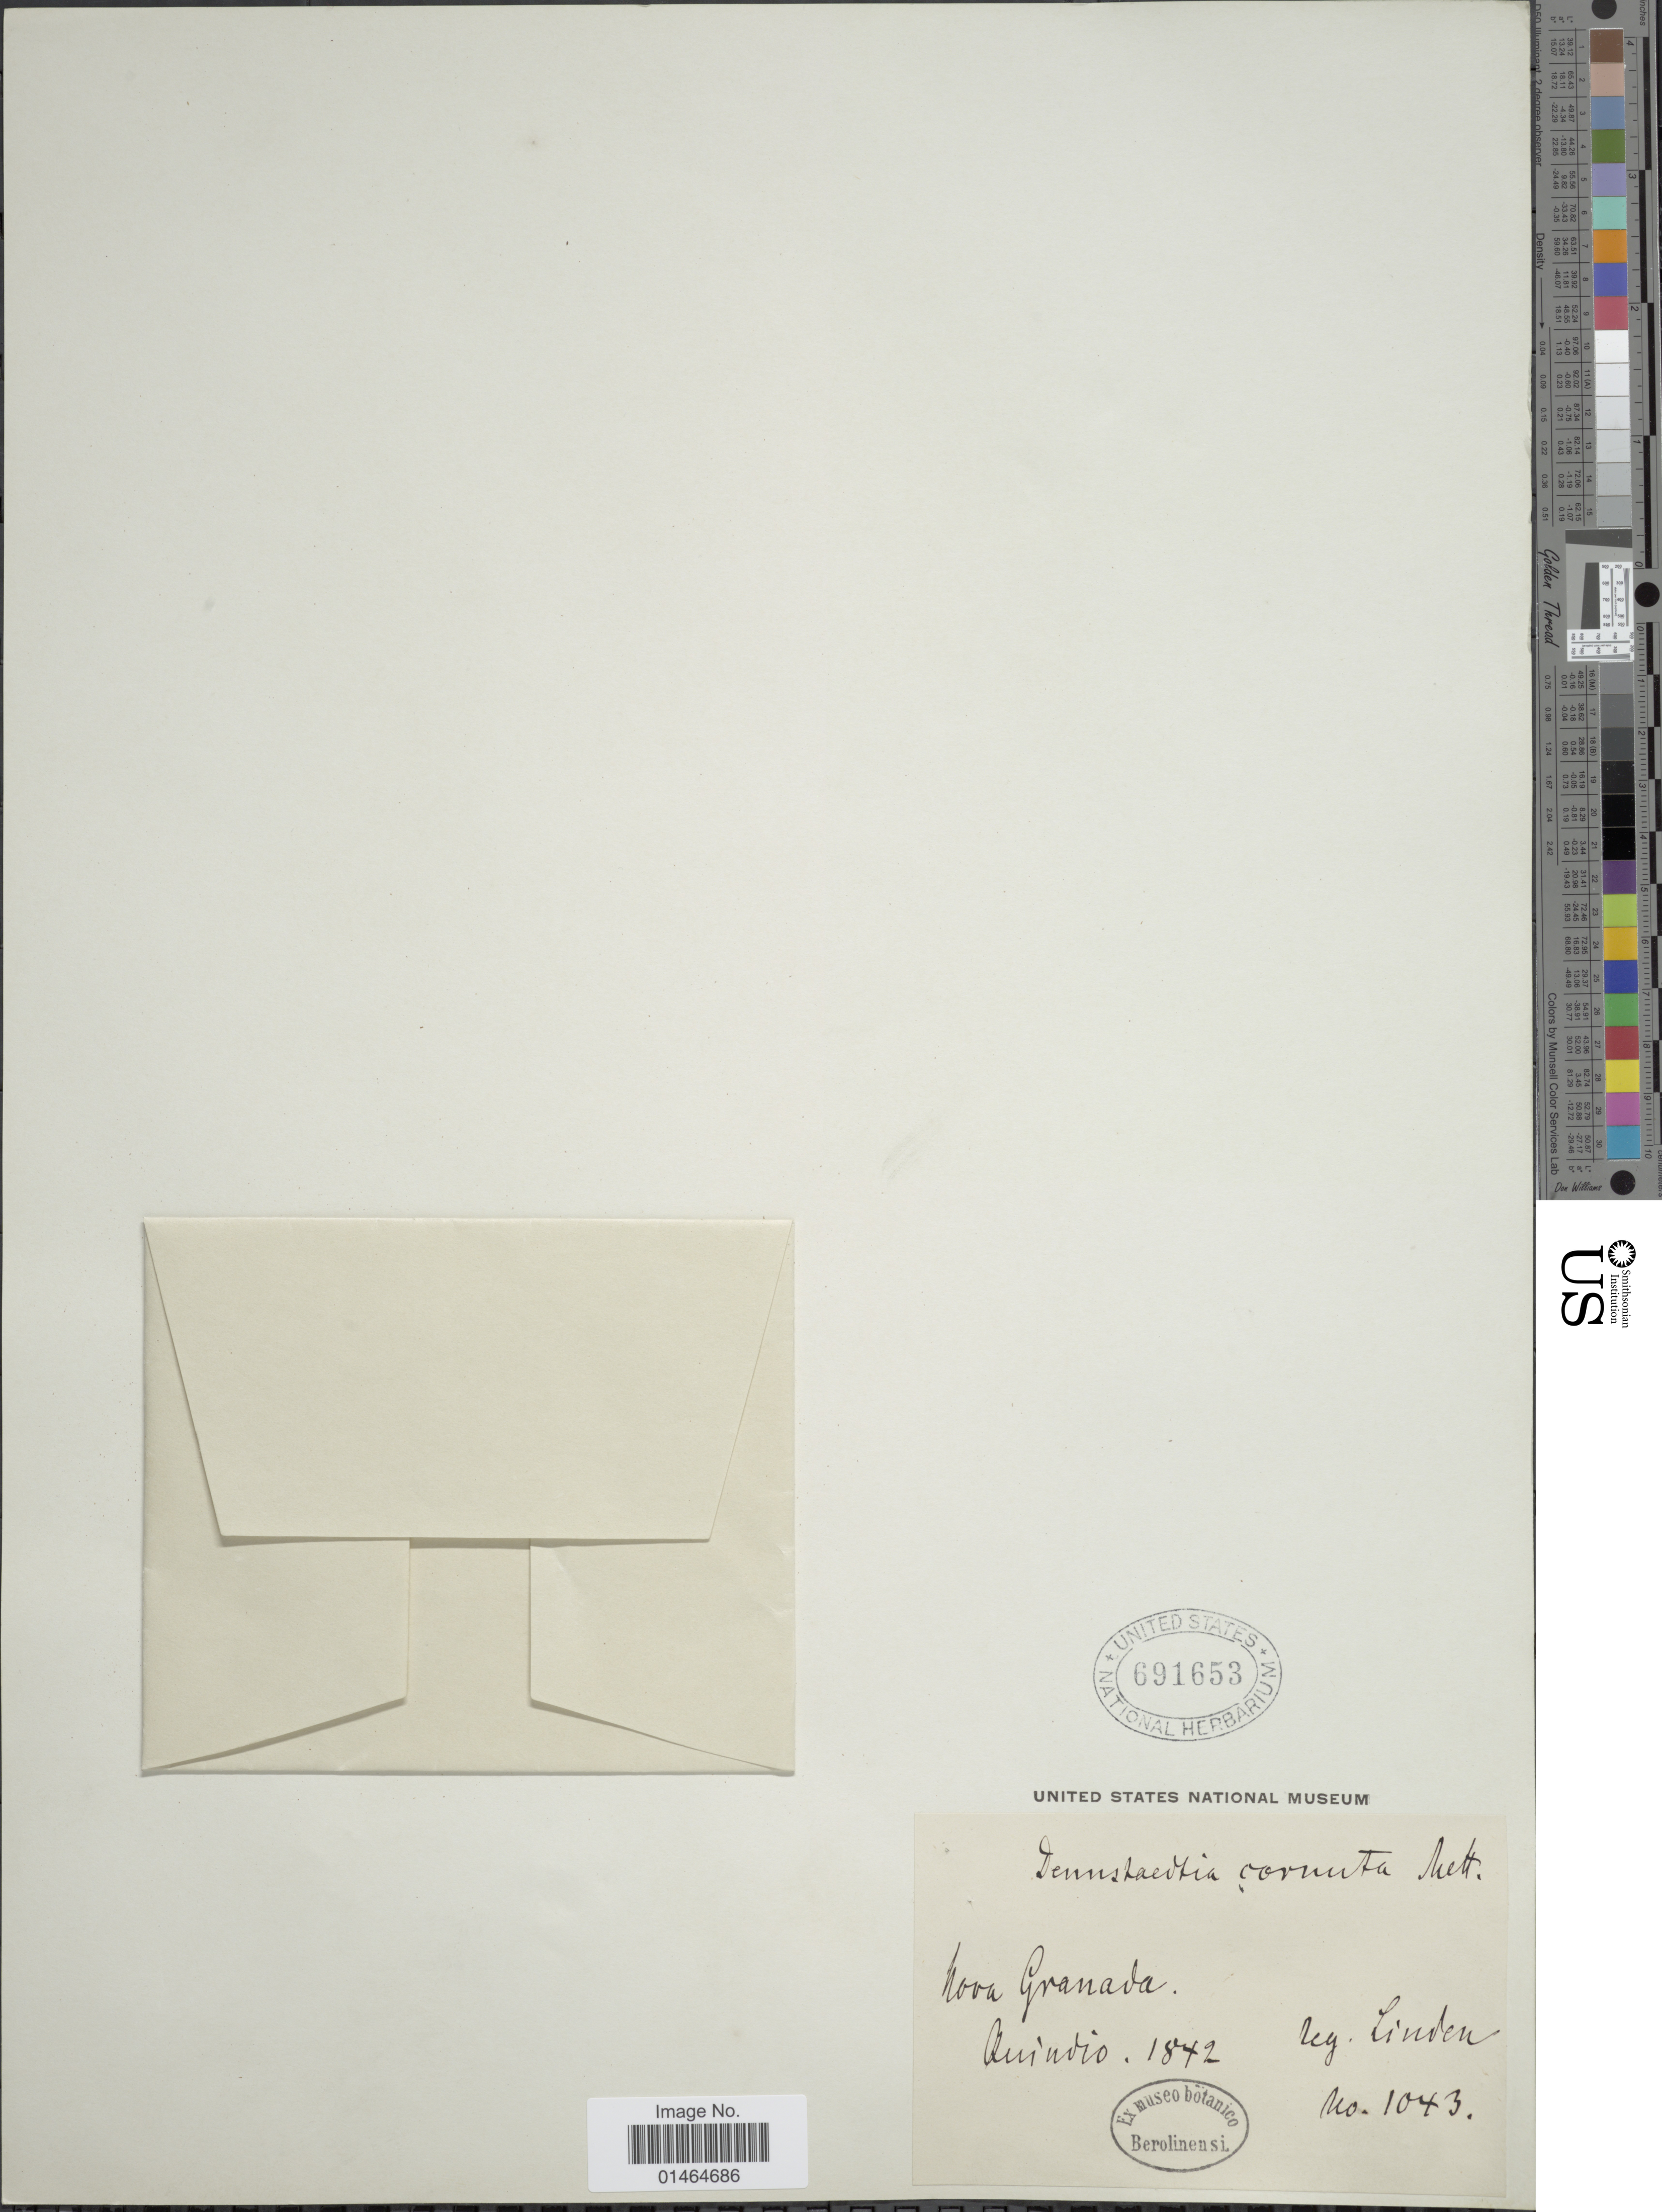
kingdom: Plantae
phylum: Tracheophyta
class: Polypodiopsida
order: Polypodiales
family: Dennstaedtiaceae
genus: Dennstaedtia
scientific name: Dennstaedtia dissecta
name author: (Sw.) T. Moore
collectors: -- Linden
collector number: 1043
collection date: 1842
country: Colombia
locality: Nova Grenada. Quindio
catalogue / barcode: US 691653